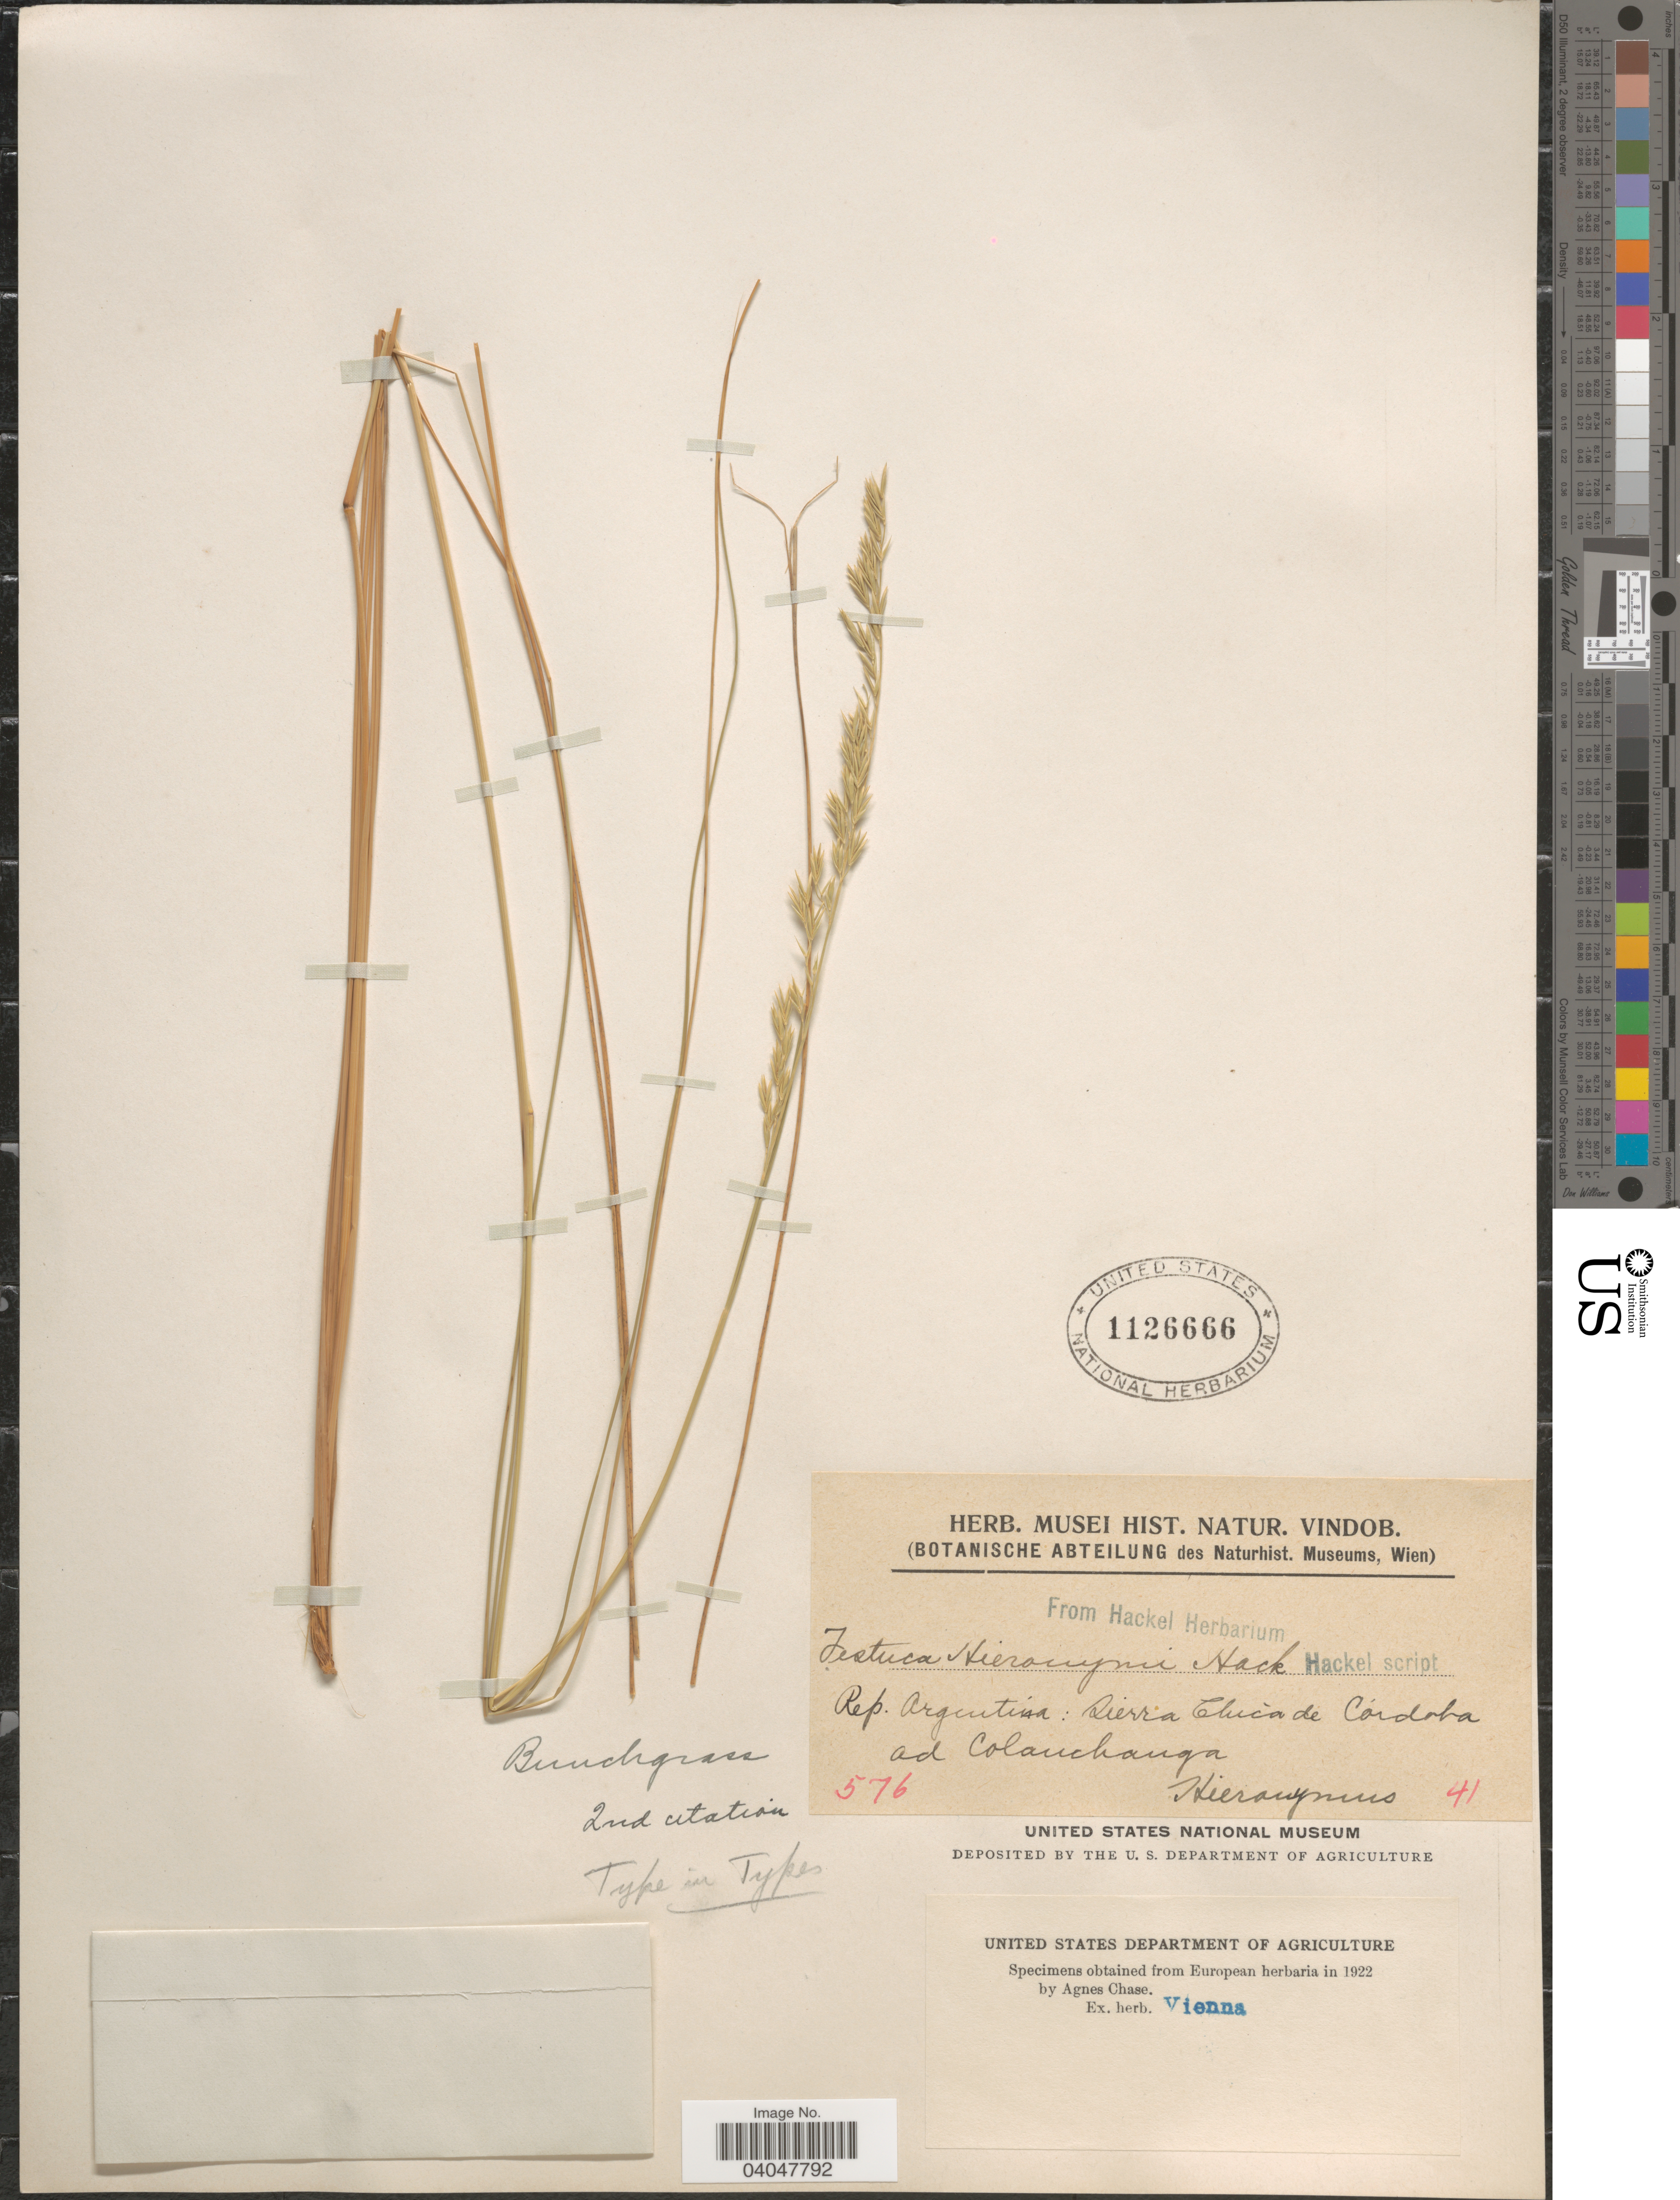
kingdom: Plantae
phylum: Tracheophyta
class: Liliopsida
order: Poales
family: Poaceae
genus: Festuca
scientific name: Festuca hieronymi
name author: Hack.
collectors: -. Hieronymus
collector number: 41*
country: Argentina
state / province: Cordoba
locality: Rep Argentina: Sierra CHica de Córdoba ad Colanchanga.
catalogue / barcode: US 1126666